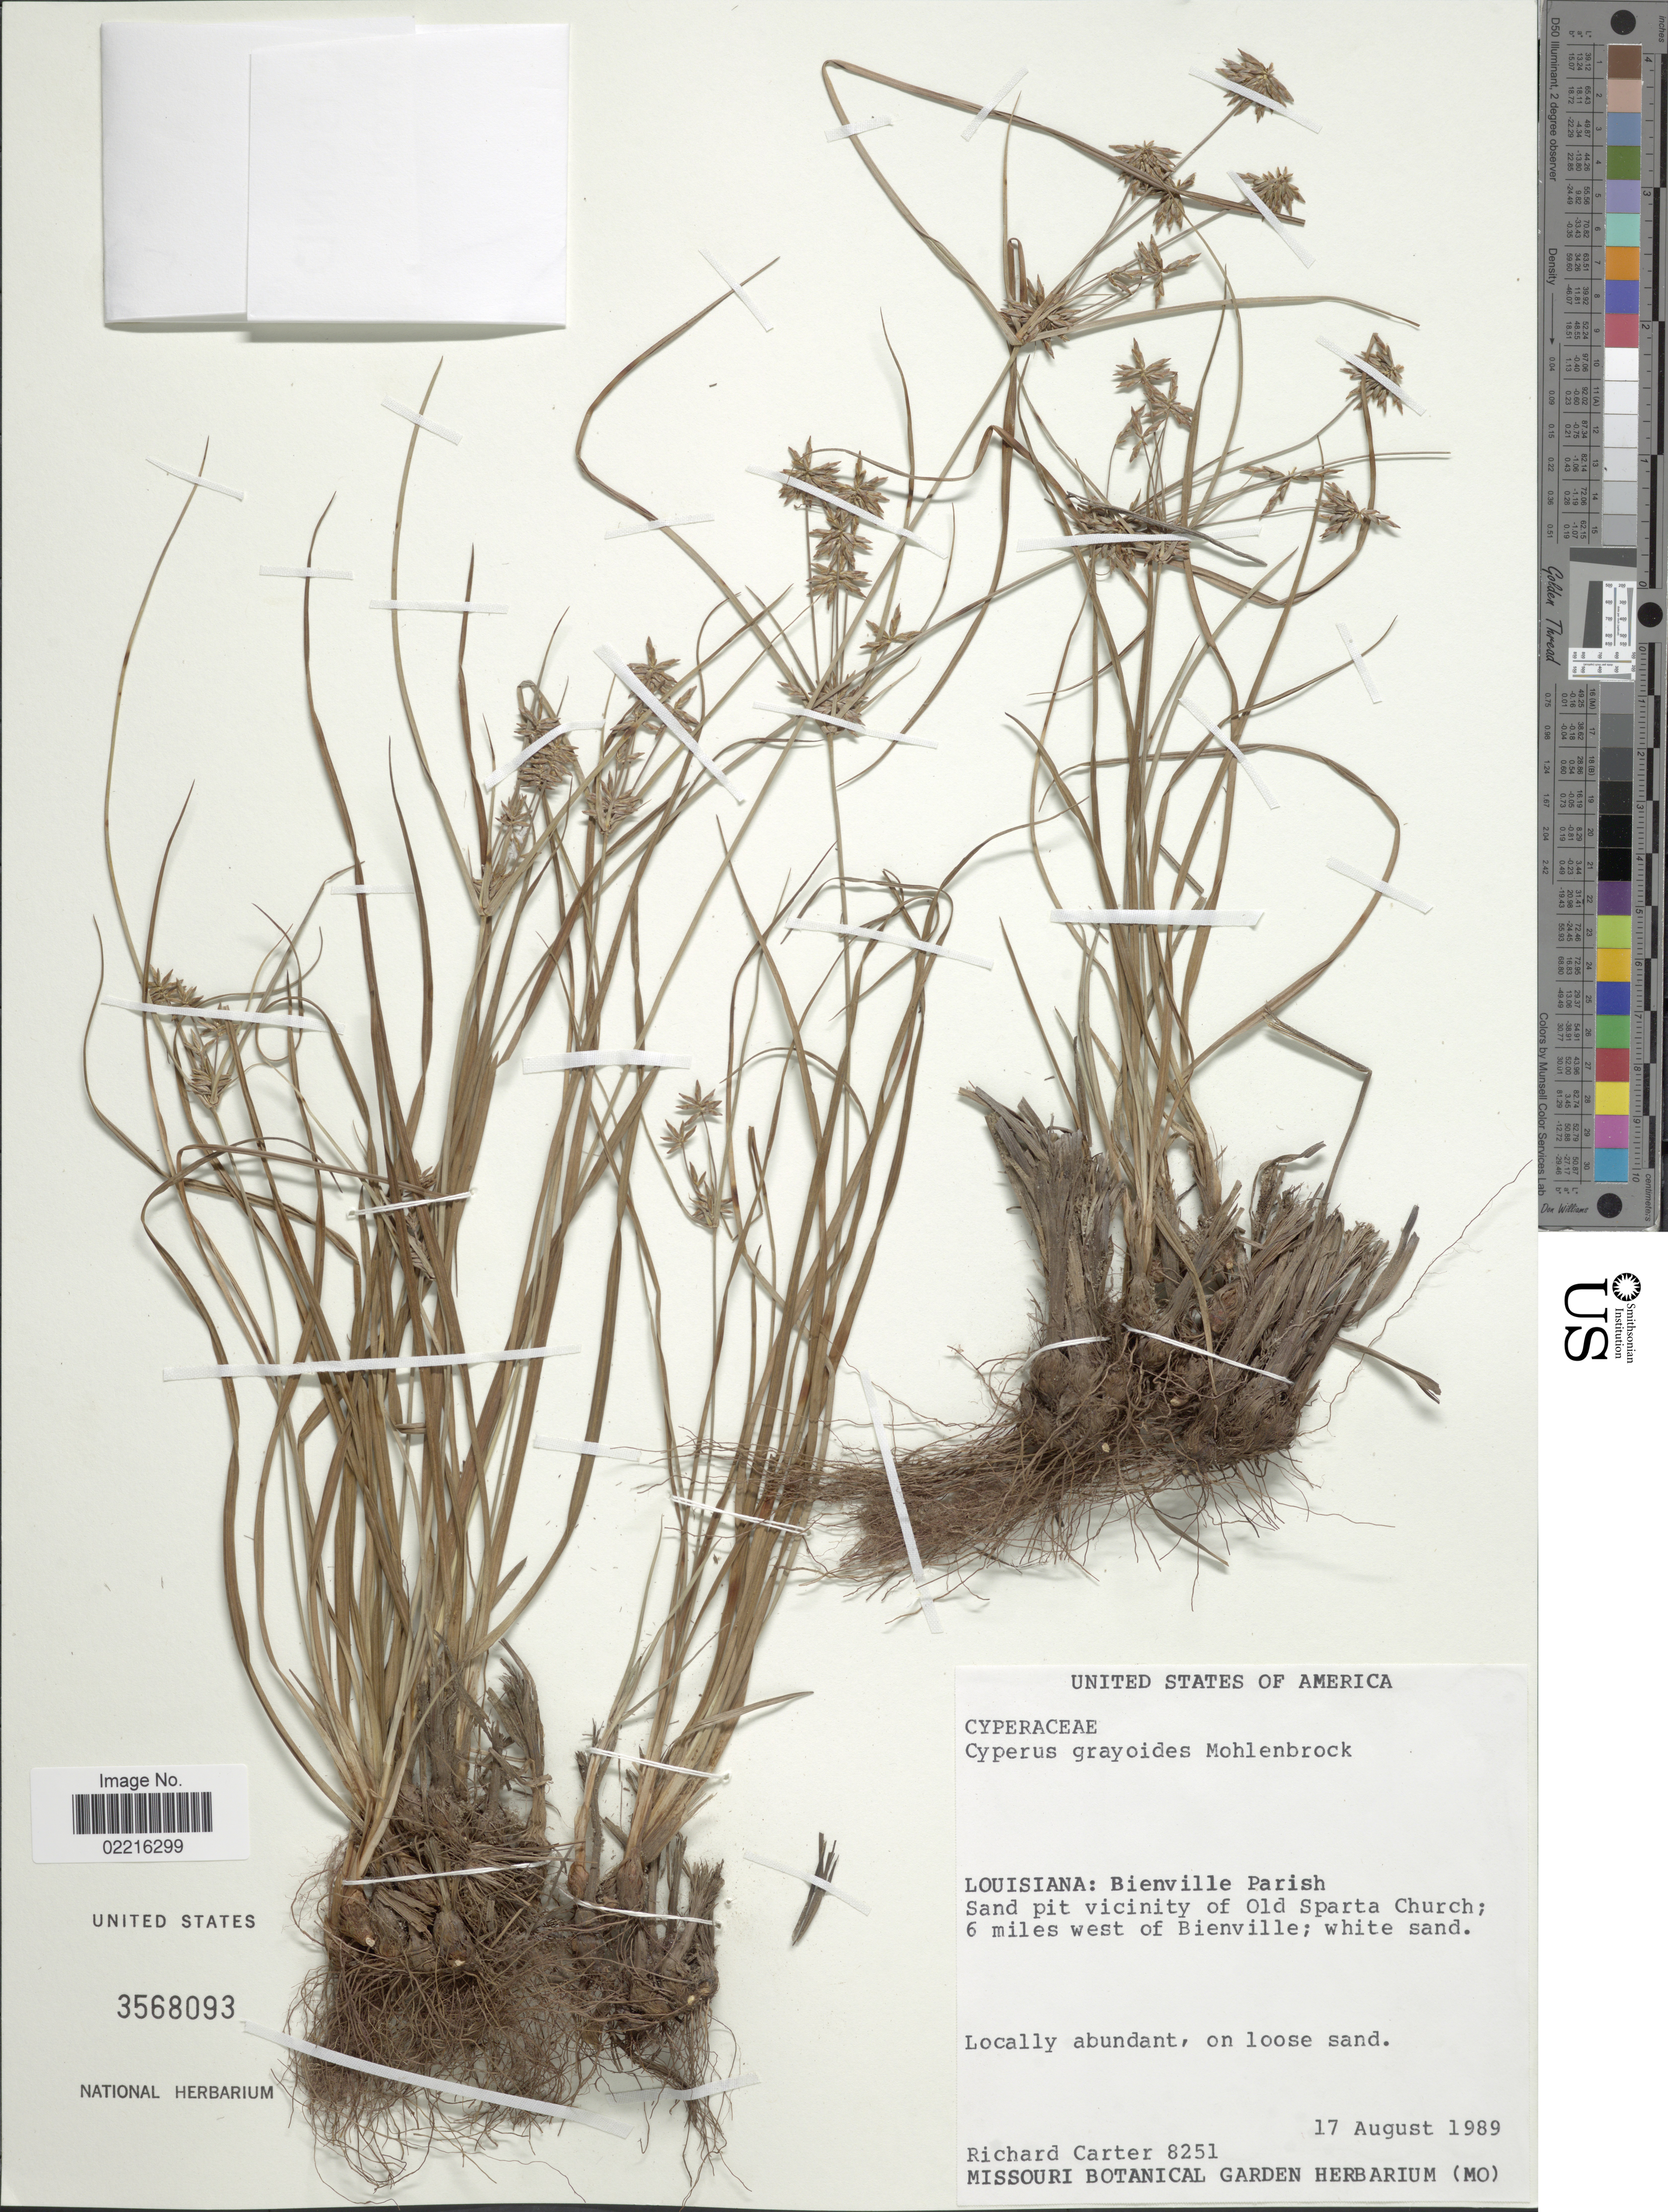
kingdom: Plantae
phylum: Tracheophyta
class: Liliopsida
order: Poales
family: Cyperaceae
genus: Cyperus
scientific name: Cyperus grayioides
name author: Mohlenbr.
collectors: R. Carter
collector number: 8251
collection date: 1989-08-17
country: United States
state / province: Louisiana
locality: Bienville Parish, Sand pit Vicinity of Old Sparta Church, 6 miles west of Bienville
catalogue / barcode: US 3568093